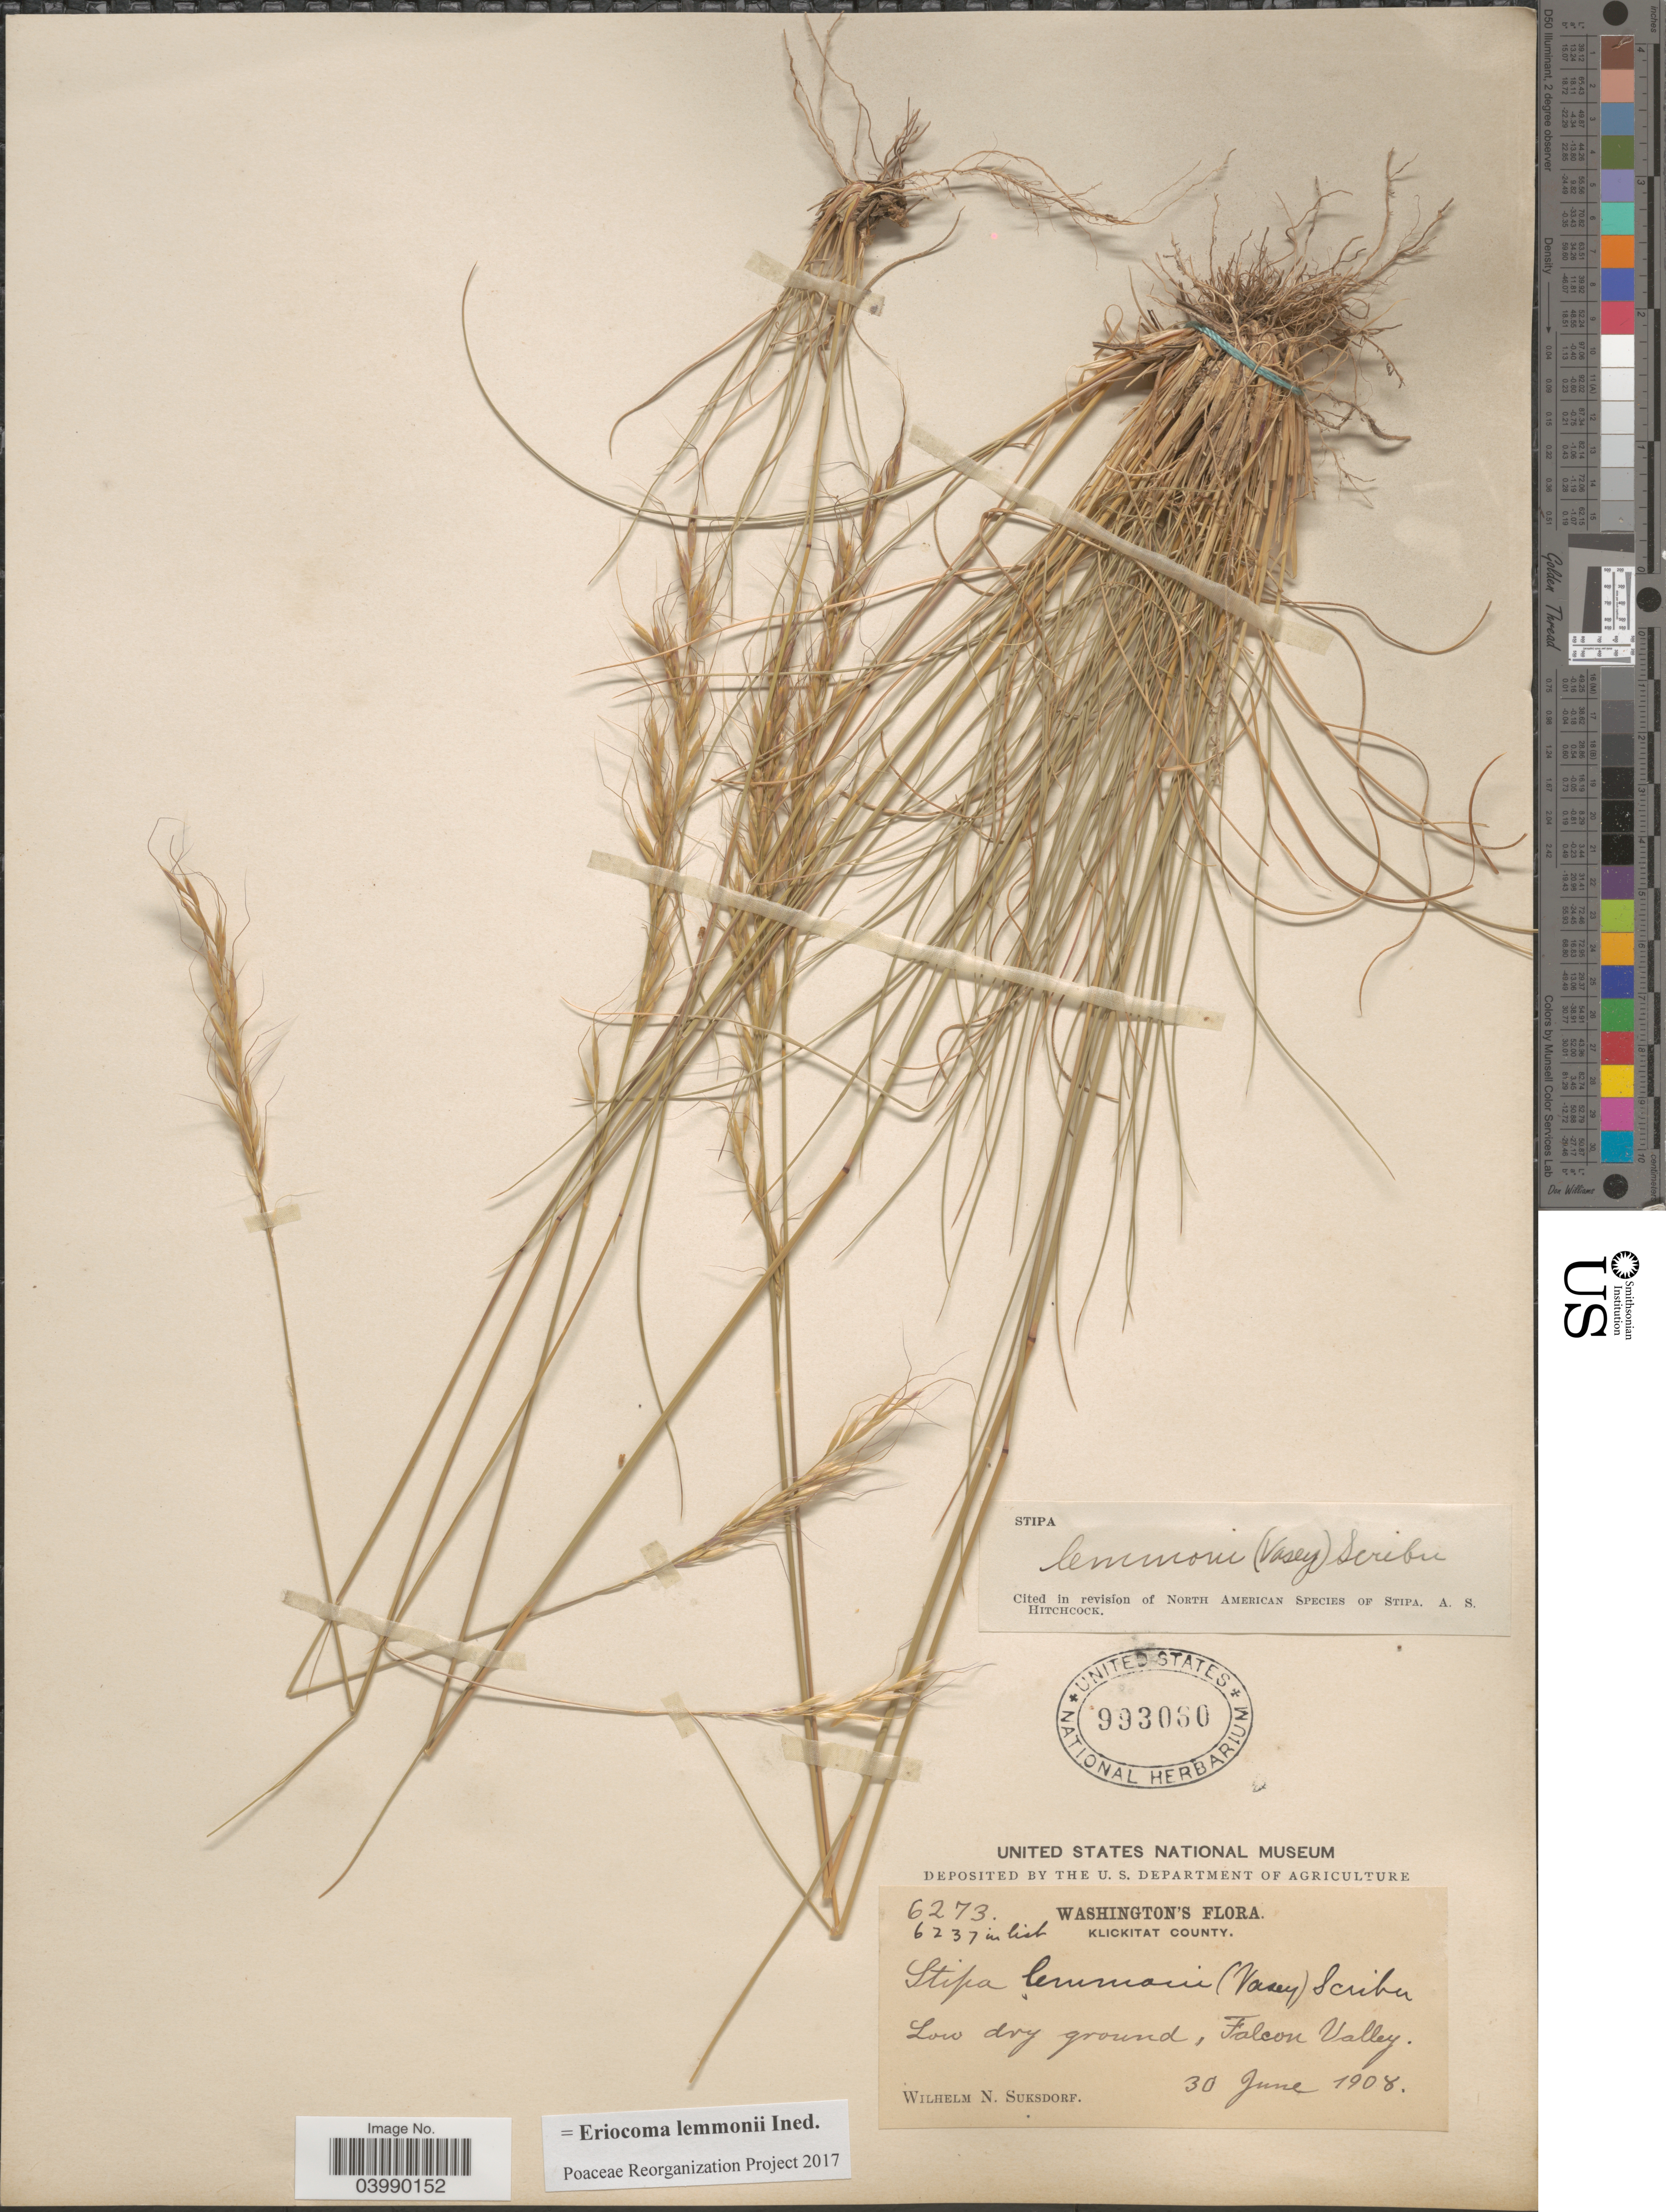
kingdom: Plantae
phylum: Tracheophyta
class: Liliopsida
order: Poales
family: Poaceae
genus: Eriocoma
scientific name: Eriocoma lemmonii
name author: (Vasey) Romasch.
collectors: W. N. Suksdorf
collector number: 6237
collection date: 1908-06-30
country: United States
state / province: Washington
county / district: Klickitat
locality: Klickitat County. Falcon Valley.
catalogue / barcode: US 993060